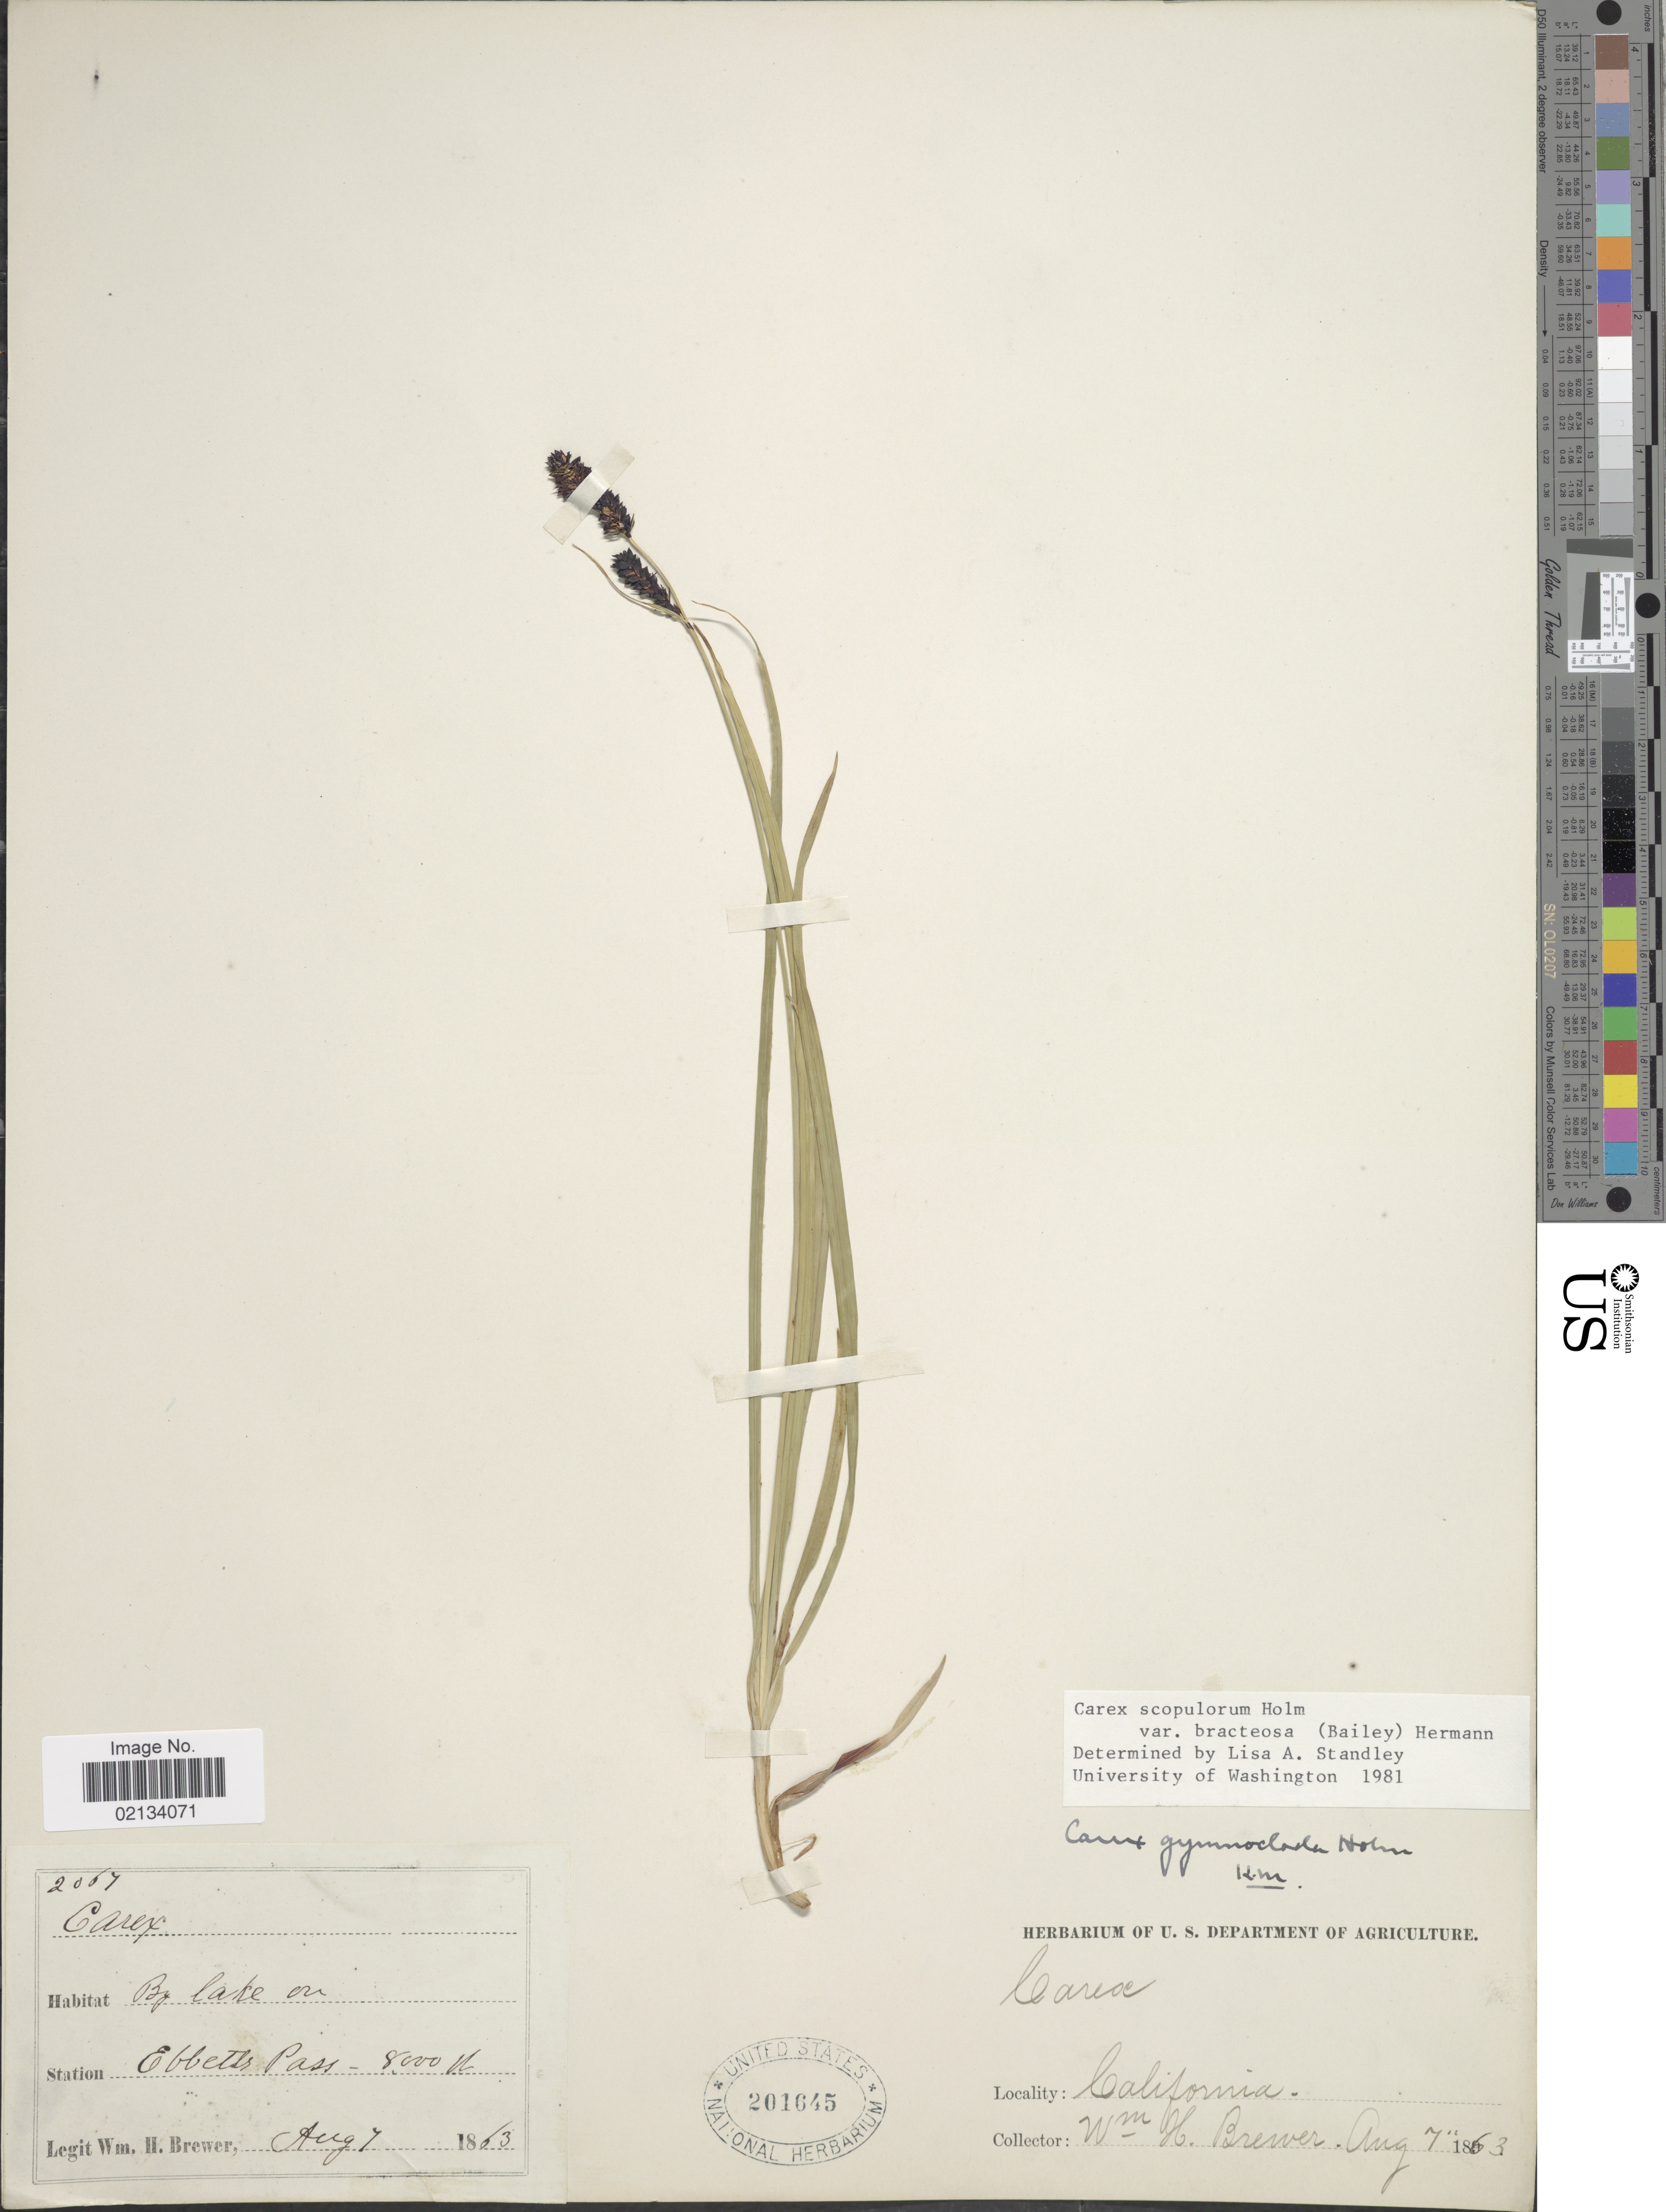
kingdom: Plantae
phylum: Tracheophyta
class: Liliopsida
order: Poales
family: Cyperaceae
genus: Carex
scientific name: Carex scopulorum var. bracteosa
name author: (L.H. Bailey) F.J. Herm.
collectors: W. H. Brewer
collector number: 2067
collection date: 1863-08-07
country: United States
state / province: California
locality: By lake on Ebbetts Pass.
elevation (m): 2438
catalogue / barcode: US 201645